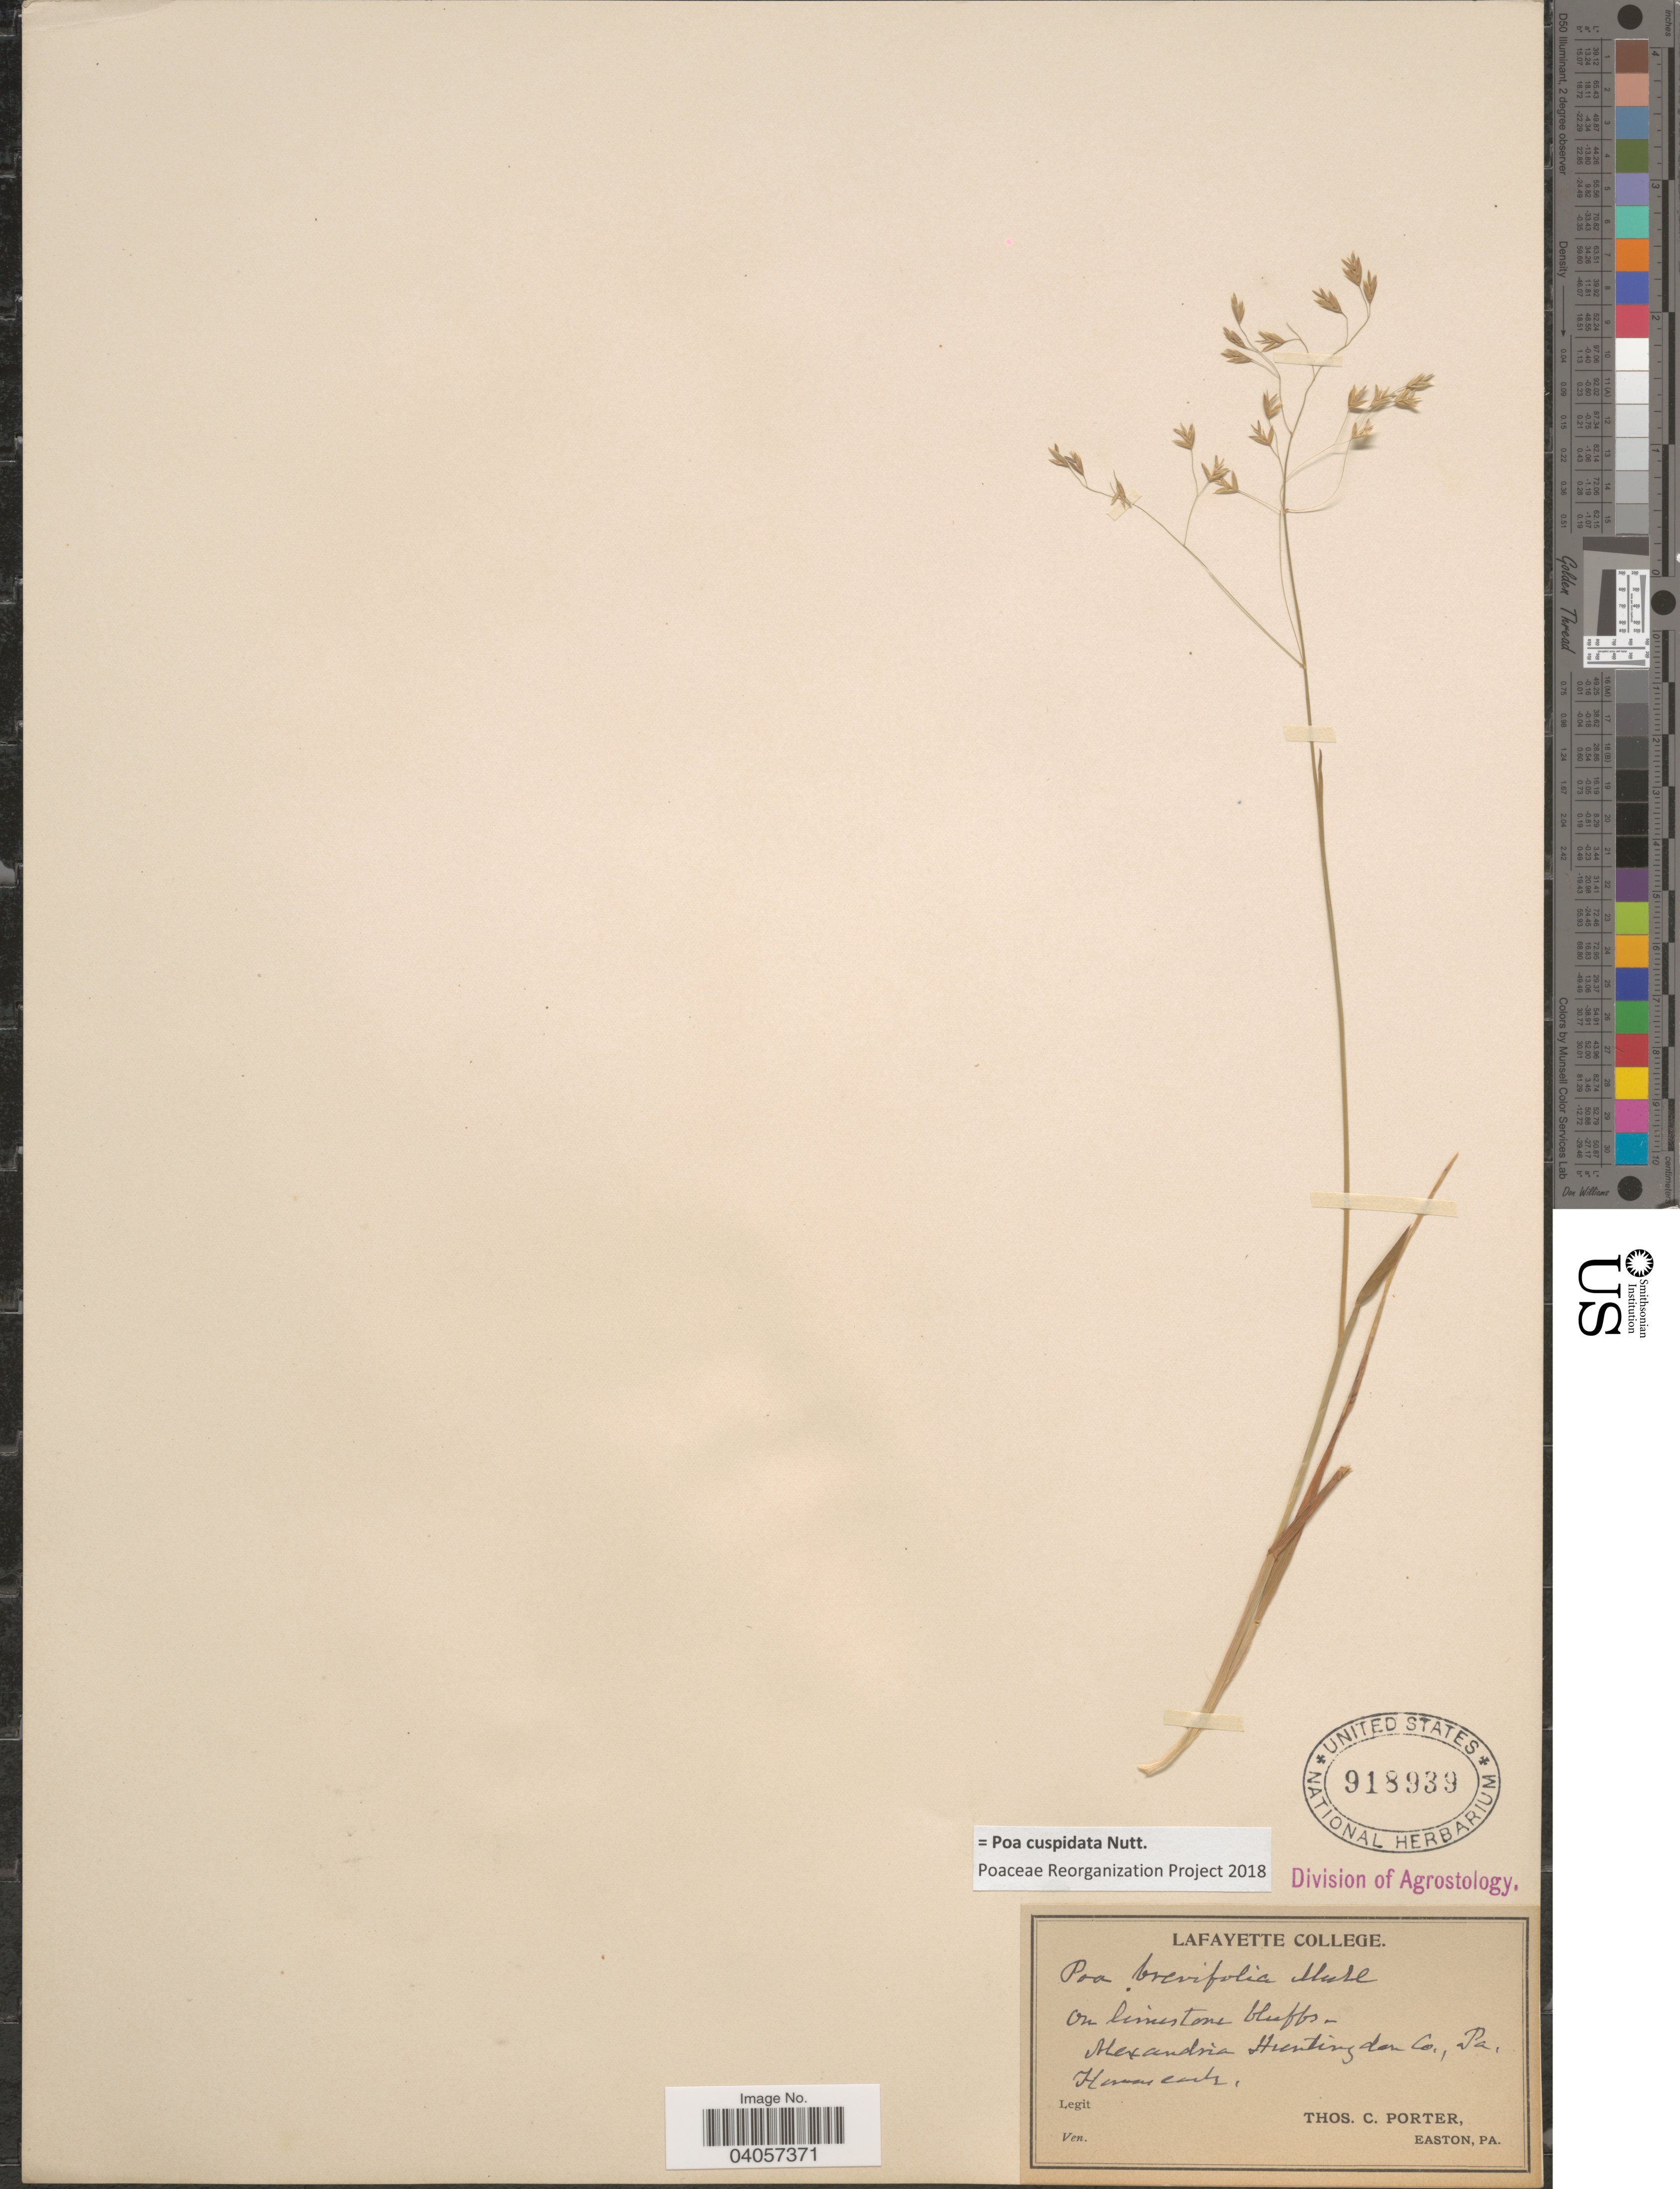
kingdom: Plantae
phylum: Tracheophyta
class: Liliopsida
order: Poales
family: Poaceae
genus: Poa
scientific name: Poa cuspidata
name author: Nutt.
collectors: T. Porter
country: United States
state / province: Pennsylvania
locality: Alexandria Huntingdon Co.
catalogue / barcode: US 918939